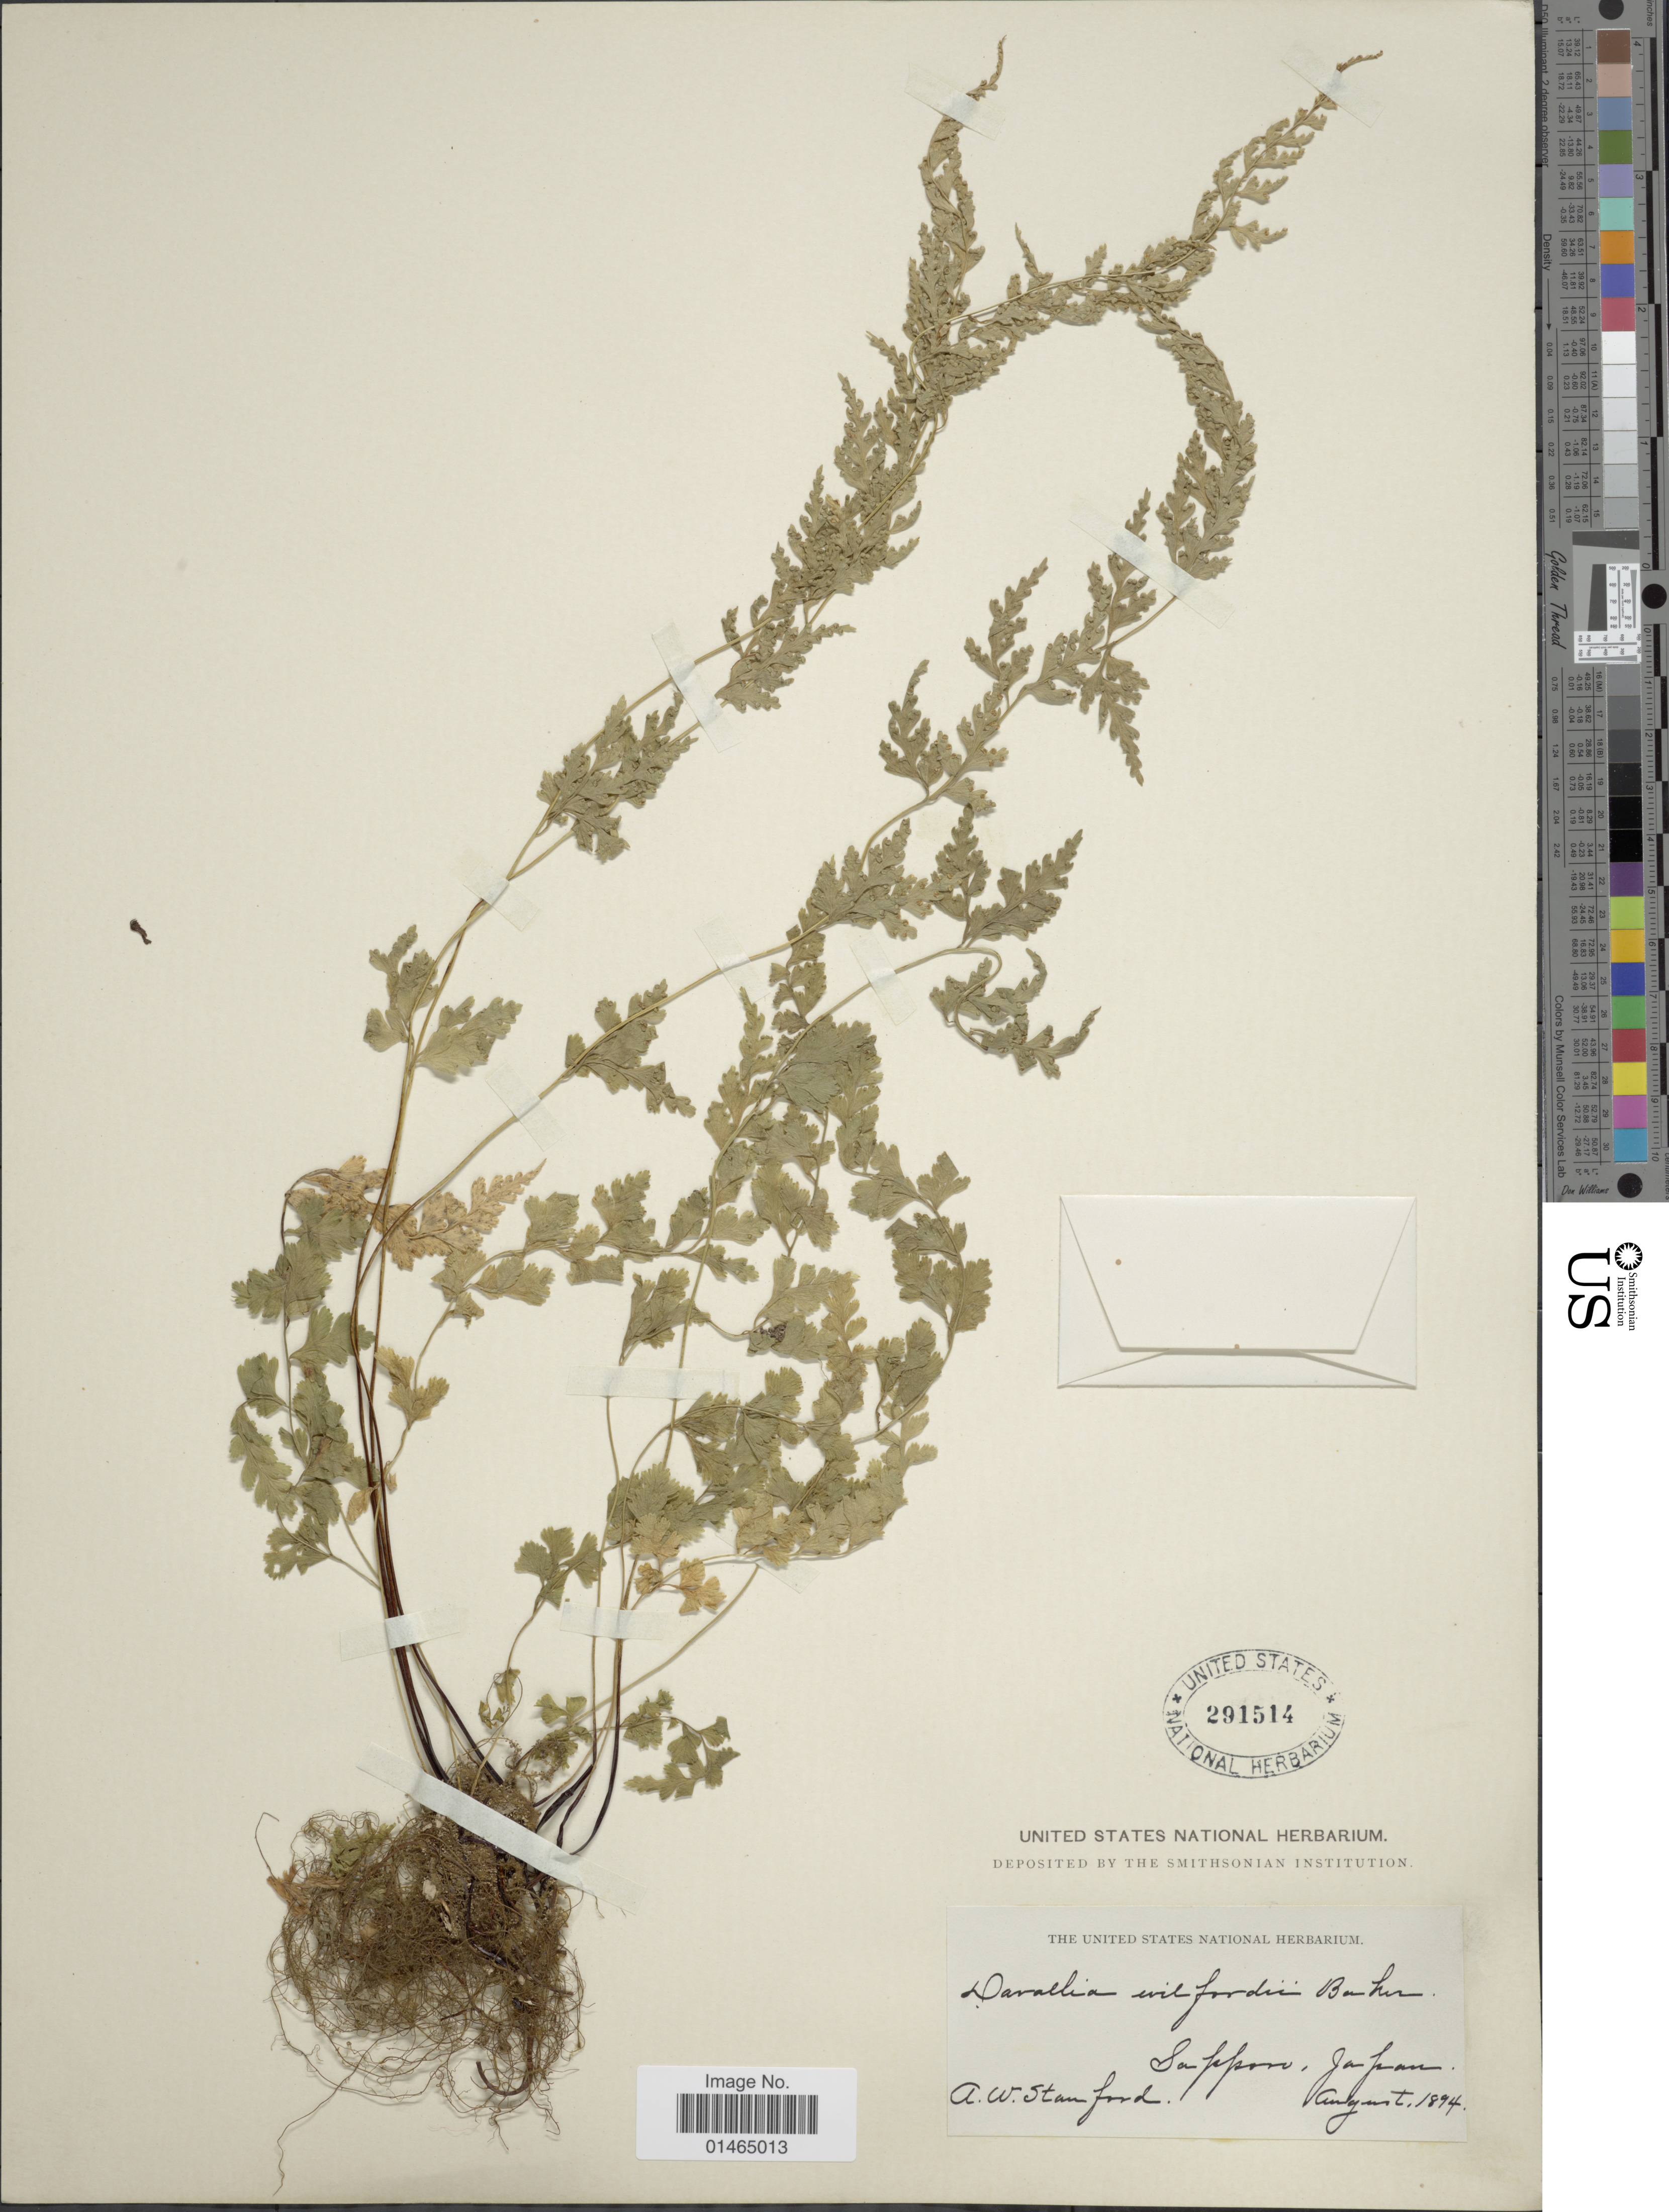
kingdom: Plantae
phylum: Tracheophyta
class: Polypodiopsida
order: Polypodiales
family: Dennstaedtiaceae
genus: Dennstaedtia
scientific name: Dennstaedtia wilfordii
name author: (T. Moore) Christ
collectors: A. Stanford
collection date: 1894-08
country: Japan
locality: Sappon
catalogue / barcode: US 291514